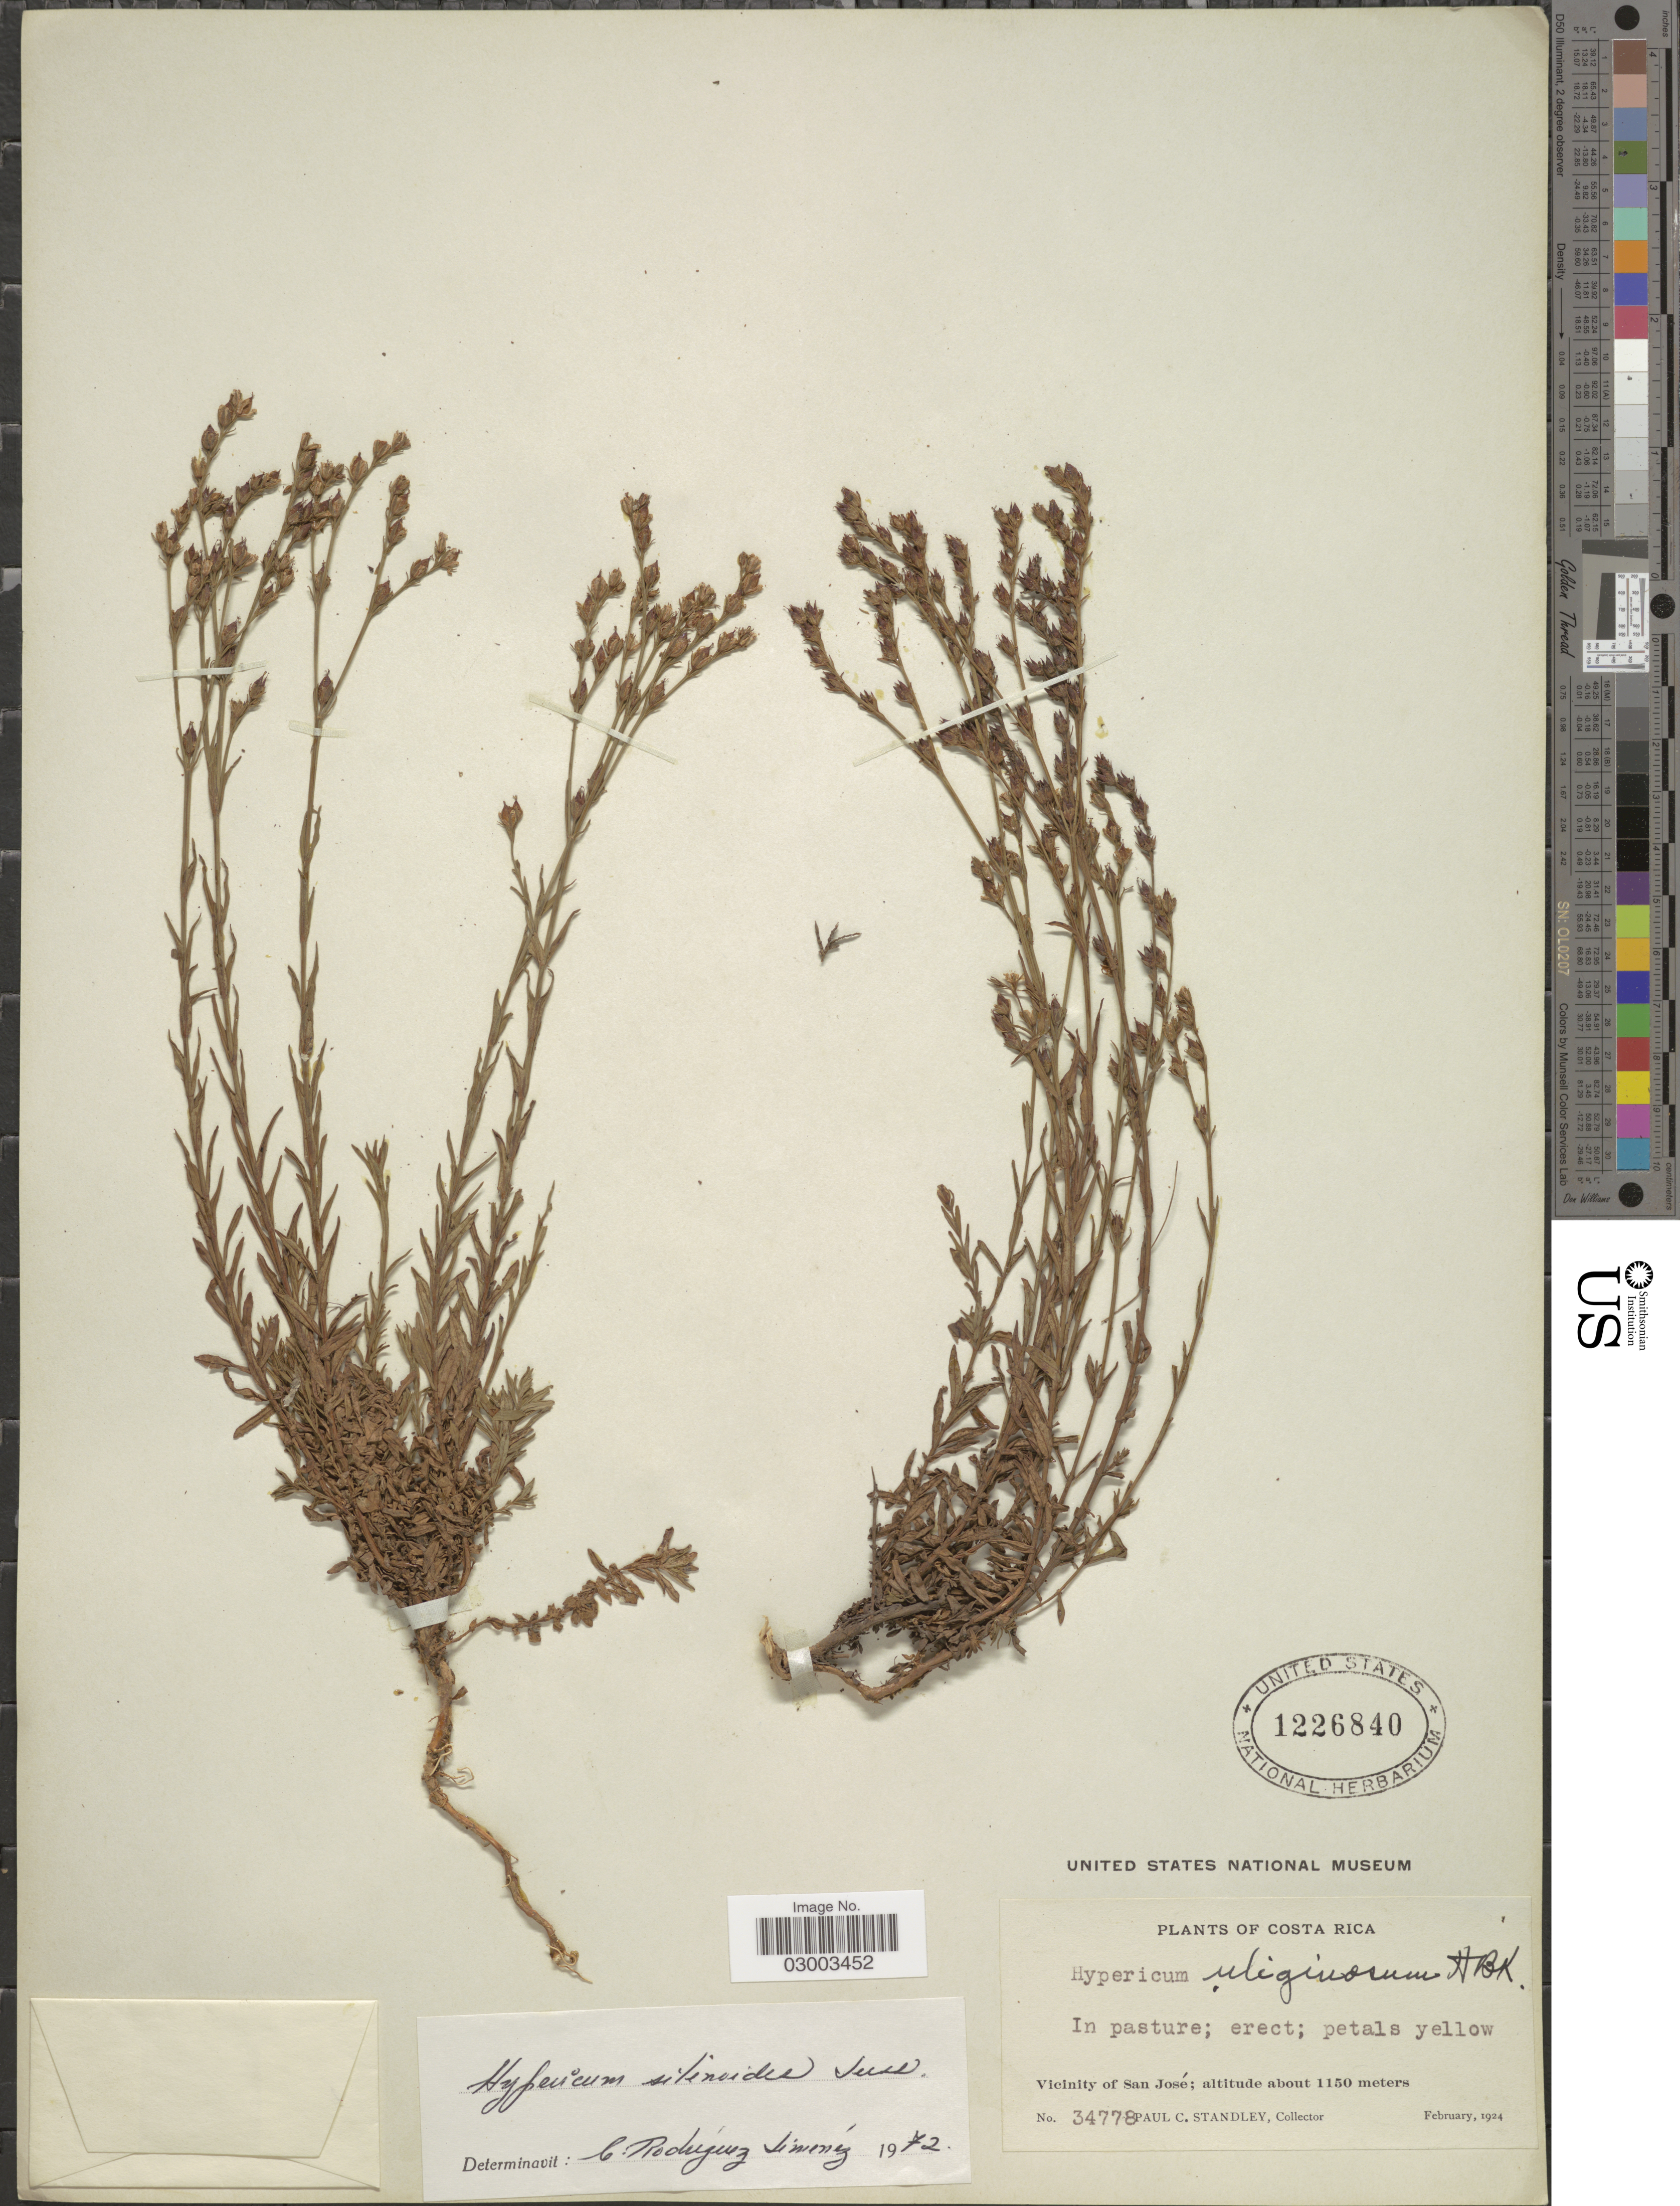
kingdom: Plantae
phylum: Tracheophyta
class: Magnoliopsida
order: Malpighiales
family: Hypericaceae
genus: Hypericum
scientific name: Hypericum silenoides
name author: Juss.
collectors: P. C. Standley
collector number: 34778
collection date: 1924-02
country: Costa Rica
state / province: San José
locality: In pasture; Vicinity of San José.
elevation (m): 1150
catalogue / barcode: US 1226840